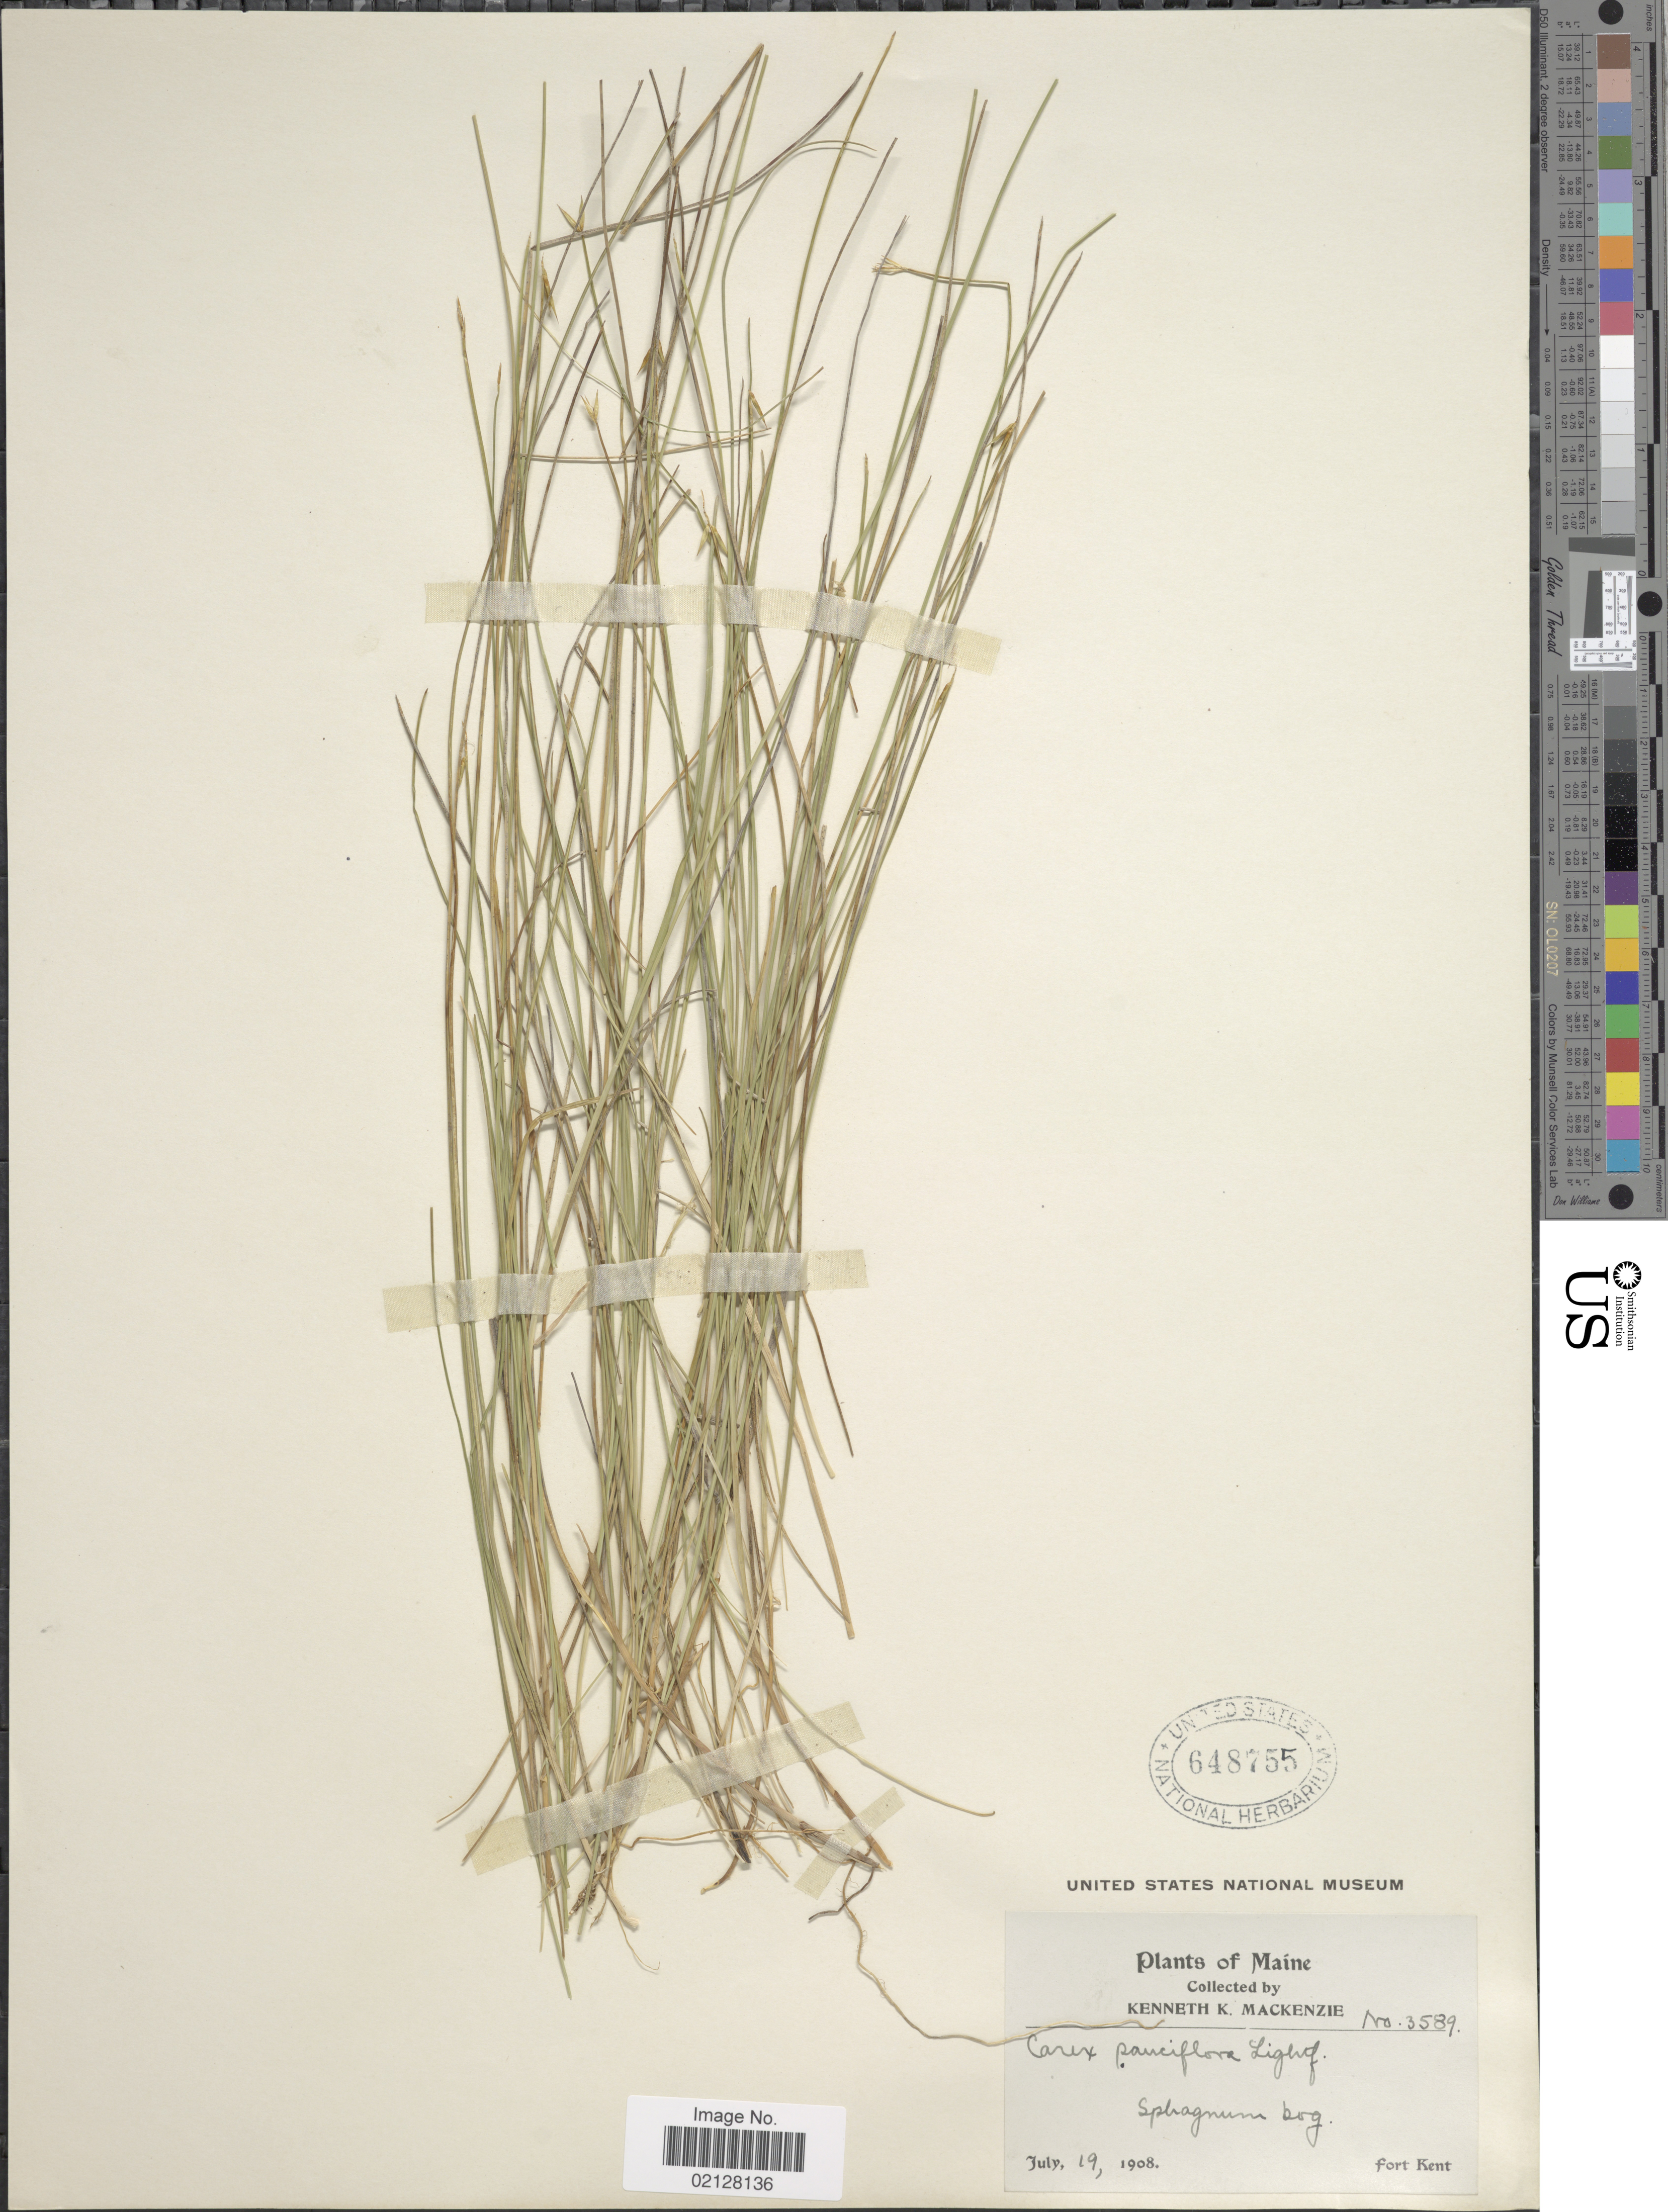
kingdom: Plantae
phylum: Tracheophyta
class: Liliopsida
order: Poales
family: Cyperaceae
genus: Carex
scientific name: Carex pauciflora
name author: Lightf.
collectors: K. K. Mackenzie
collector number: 3589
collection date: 1908-07-19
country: United States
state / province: Maine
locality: Sphagnum bog. fort Kent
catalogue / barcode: US 648755